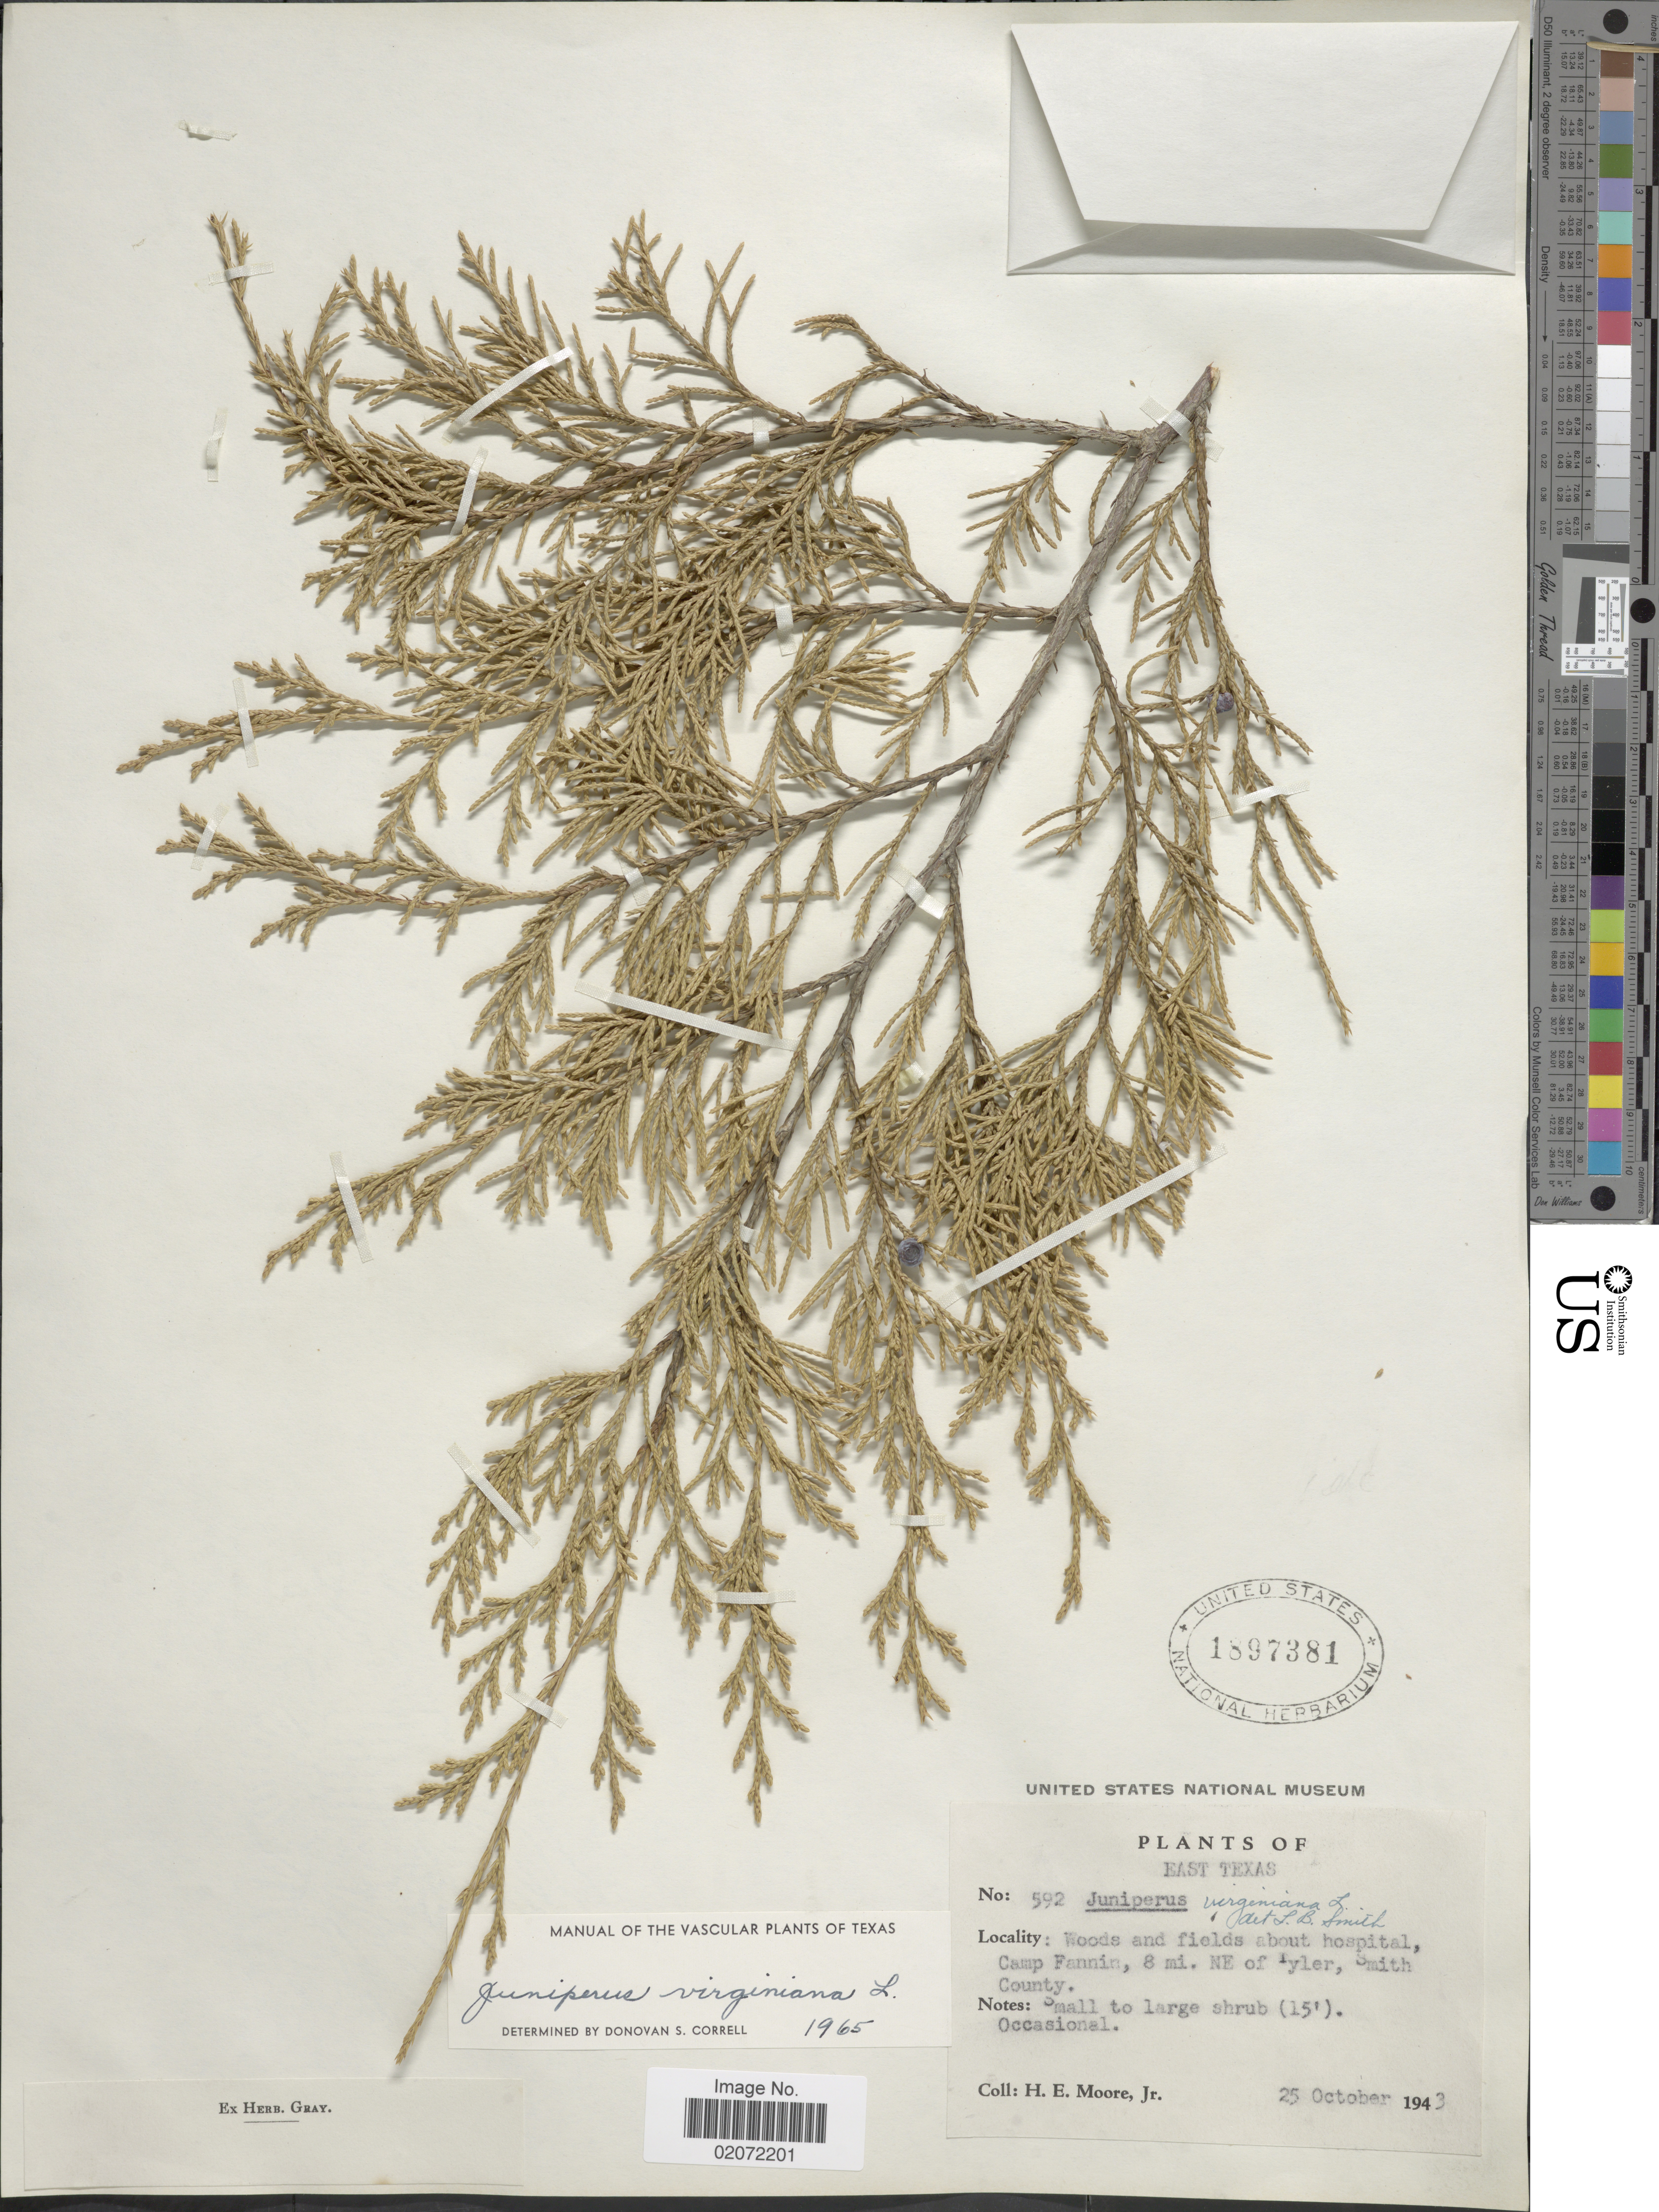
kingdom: Plantae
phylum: Tracheophyta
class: Pinopsida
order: Pinales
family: Cupressaceae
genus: Juniperus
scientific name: Juniperus virginiana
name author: L.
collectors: H. Moore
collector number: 592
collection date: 1943-10-25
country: United States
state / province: Texas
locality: East Texas, Woods and fields about hospital, Camp Fannin, 8 mi NE. of Tyler, Smith County.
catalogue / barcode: US 1897381